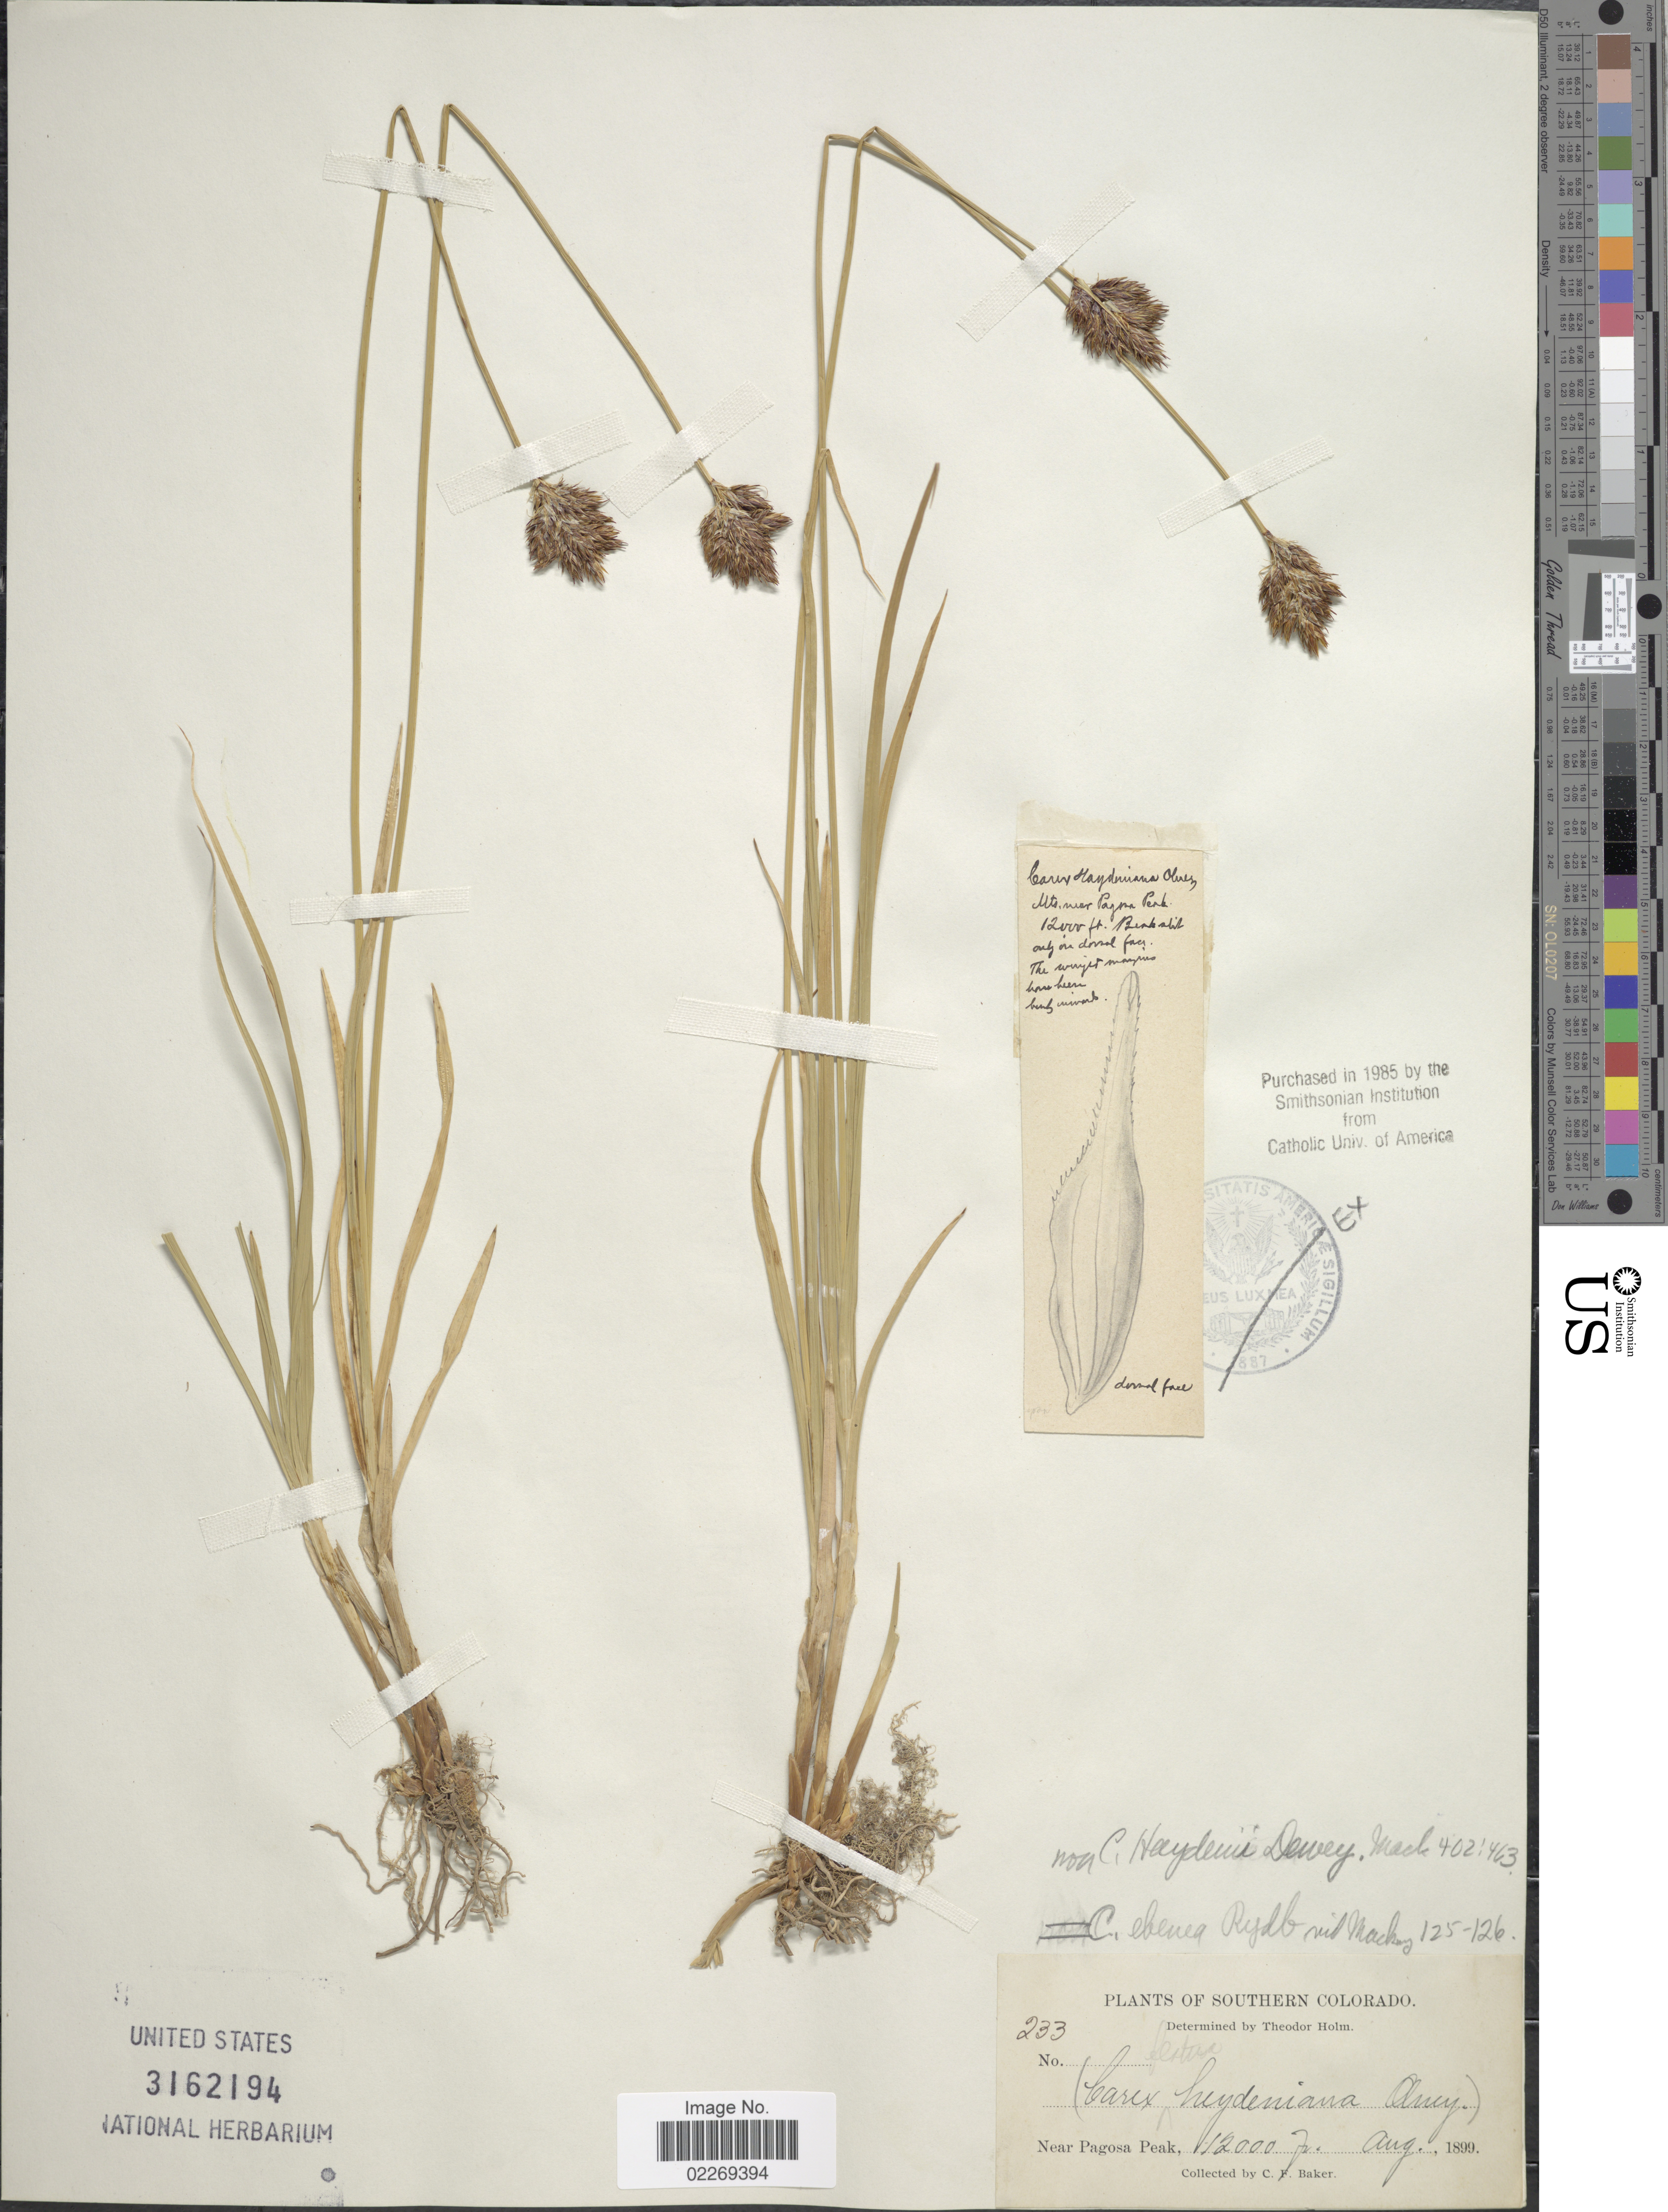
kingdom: Plantae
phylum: Tracheophyta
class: Liliopsida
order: Poales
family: Cyperaceae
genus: Carex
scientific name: Carex ebenea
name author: Rydb.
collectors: C. F. Baker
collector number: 233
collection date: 1899-08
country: United States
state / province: Colorado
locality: Southern Colorado. Nea Pagosa Peak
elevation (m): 3658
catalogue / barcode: US 3162194